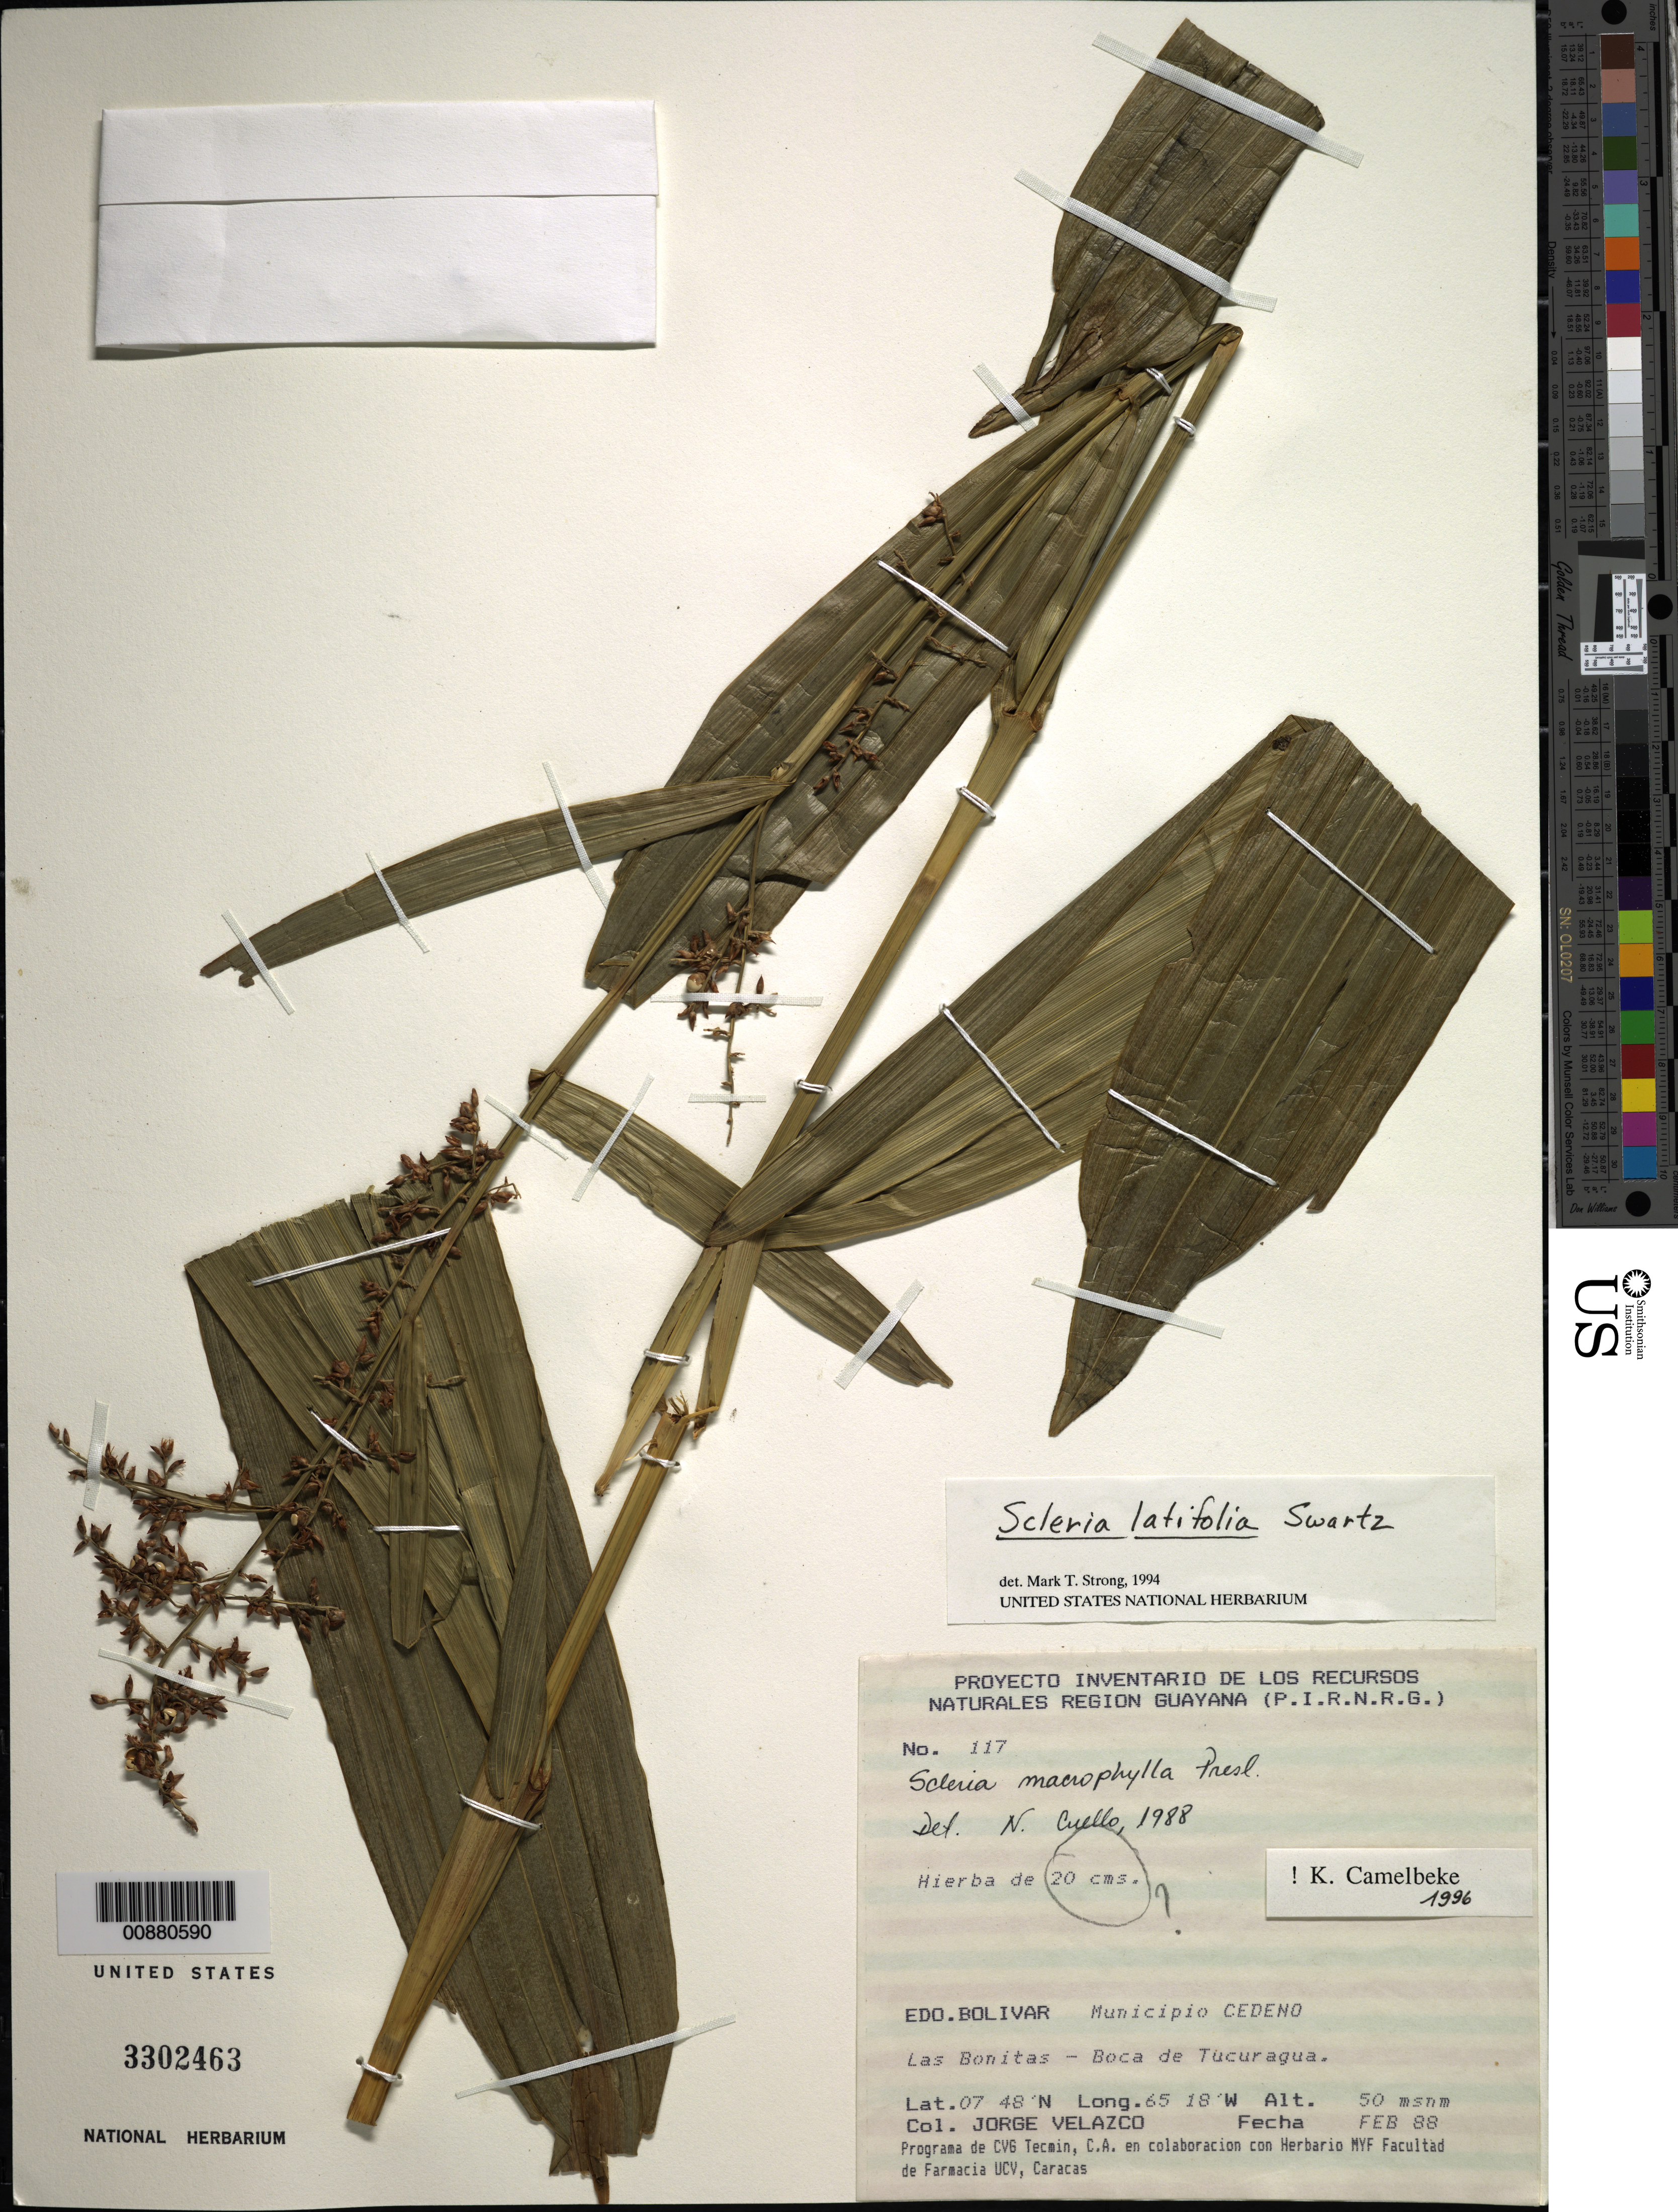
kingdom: Plantae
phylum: Tracheophyta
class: Liliopsida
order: Poales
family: Cyperaceae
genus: Scleria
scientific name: Scleria latifolia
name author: Sw.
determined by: Camelbeke, K.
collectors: J. Velazco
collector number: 117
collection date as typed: Feb-88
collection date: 1988-02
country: Venezuela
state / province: Bolívar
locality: Mun. Cedeño, Las Bonitas-Boca de Tucuragua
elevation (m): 50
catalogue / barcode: US 3302463